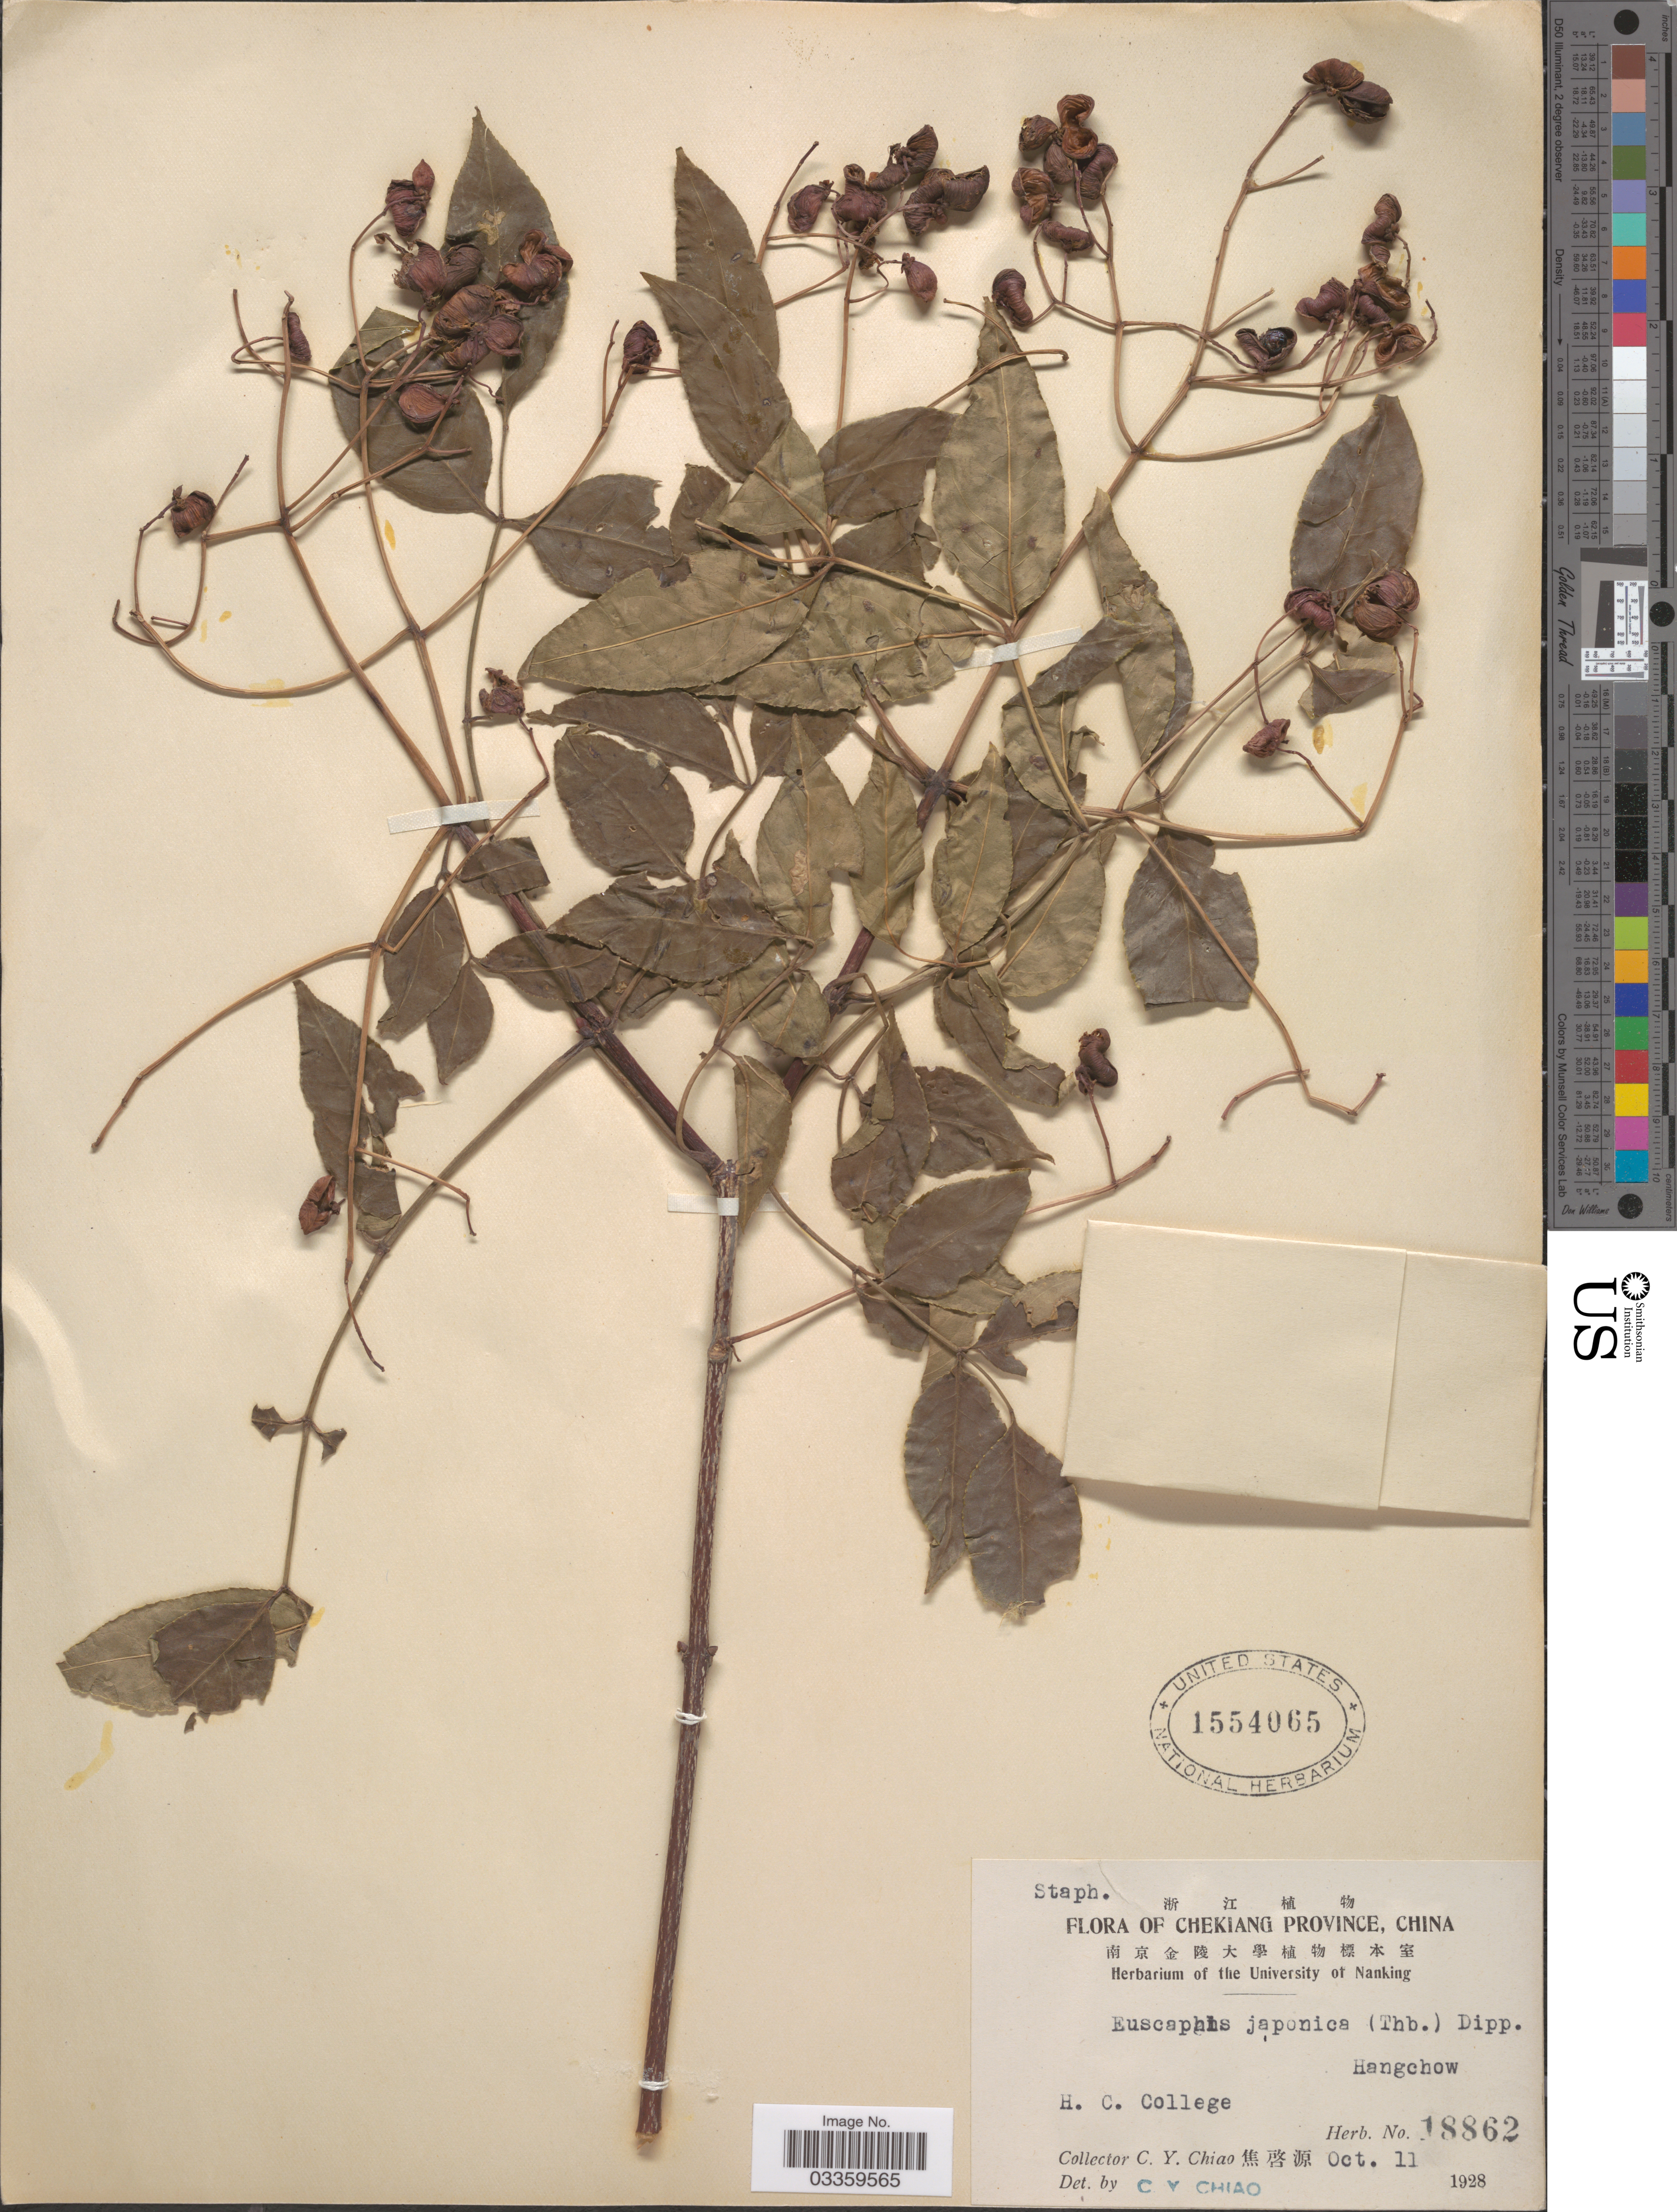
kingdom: Plantae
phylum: Tracheophyta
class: Magnoliopsida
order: Crossosomatales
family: Staphyleaceae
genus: Euscaphis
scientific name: Euscaphis japonica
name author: (Thunb.) Kanitz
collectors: C. Y. Chiao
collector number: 18862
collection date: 1928-10-11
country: China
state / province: Zhejiang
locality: Chekiang Province. Hangchow. H.C. College.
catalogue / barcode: US 1554065